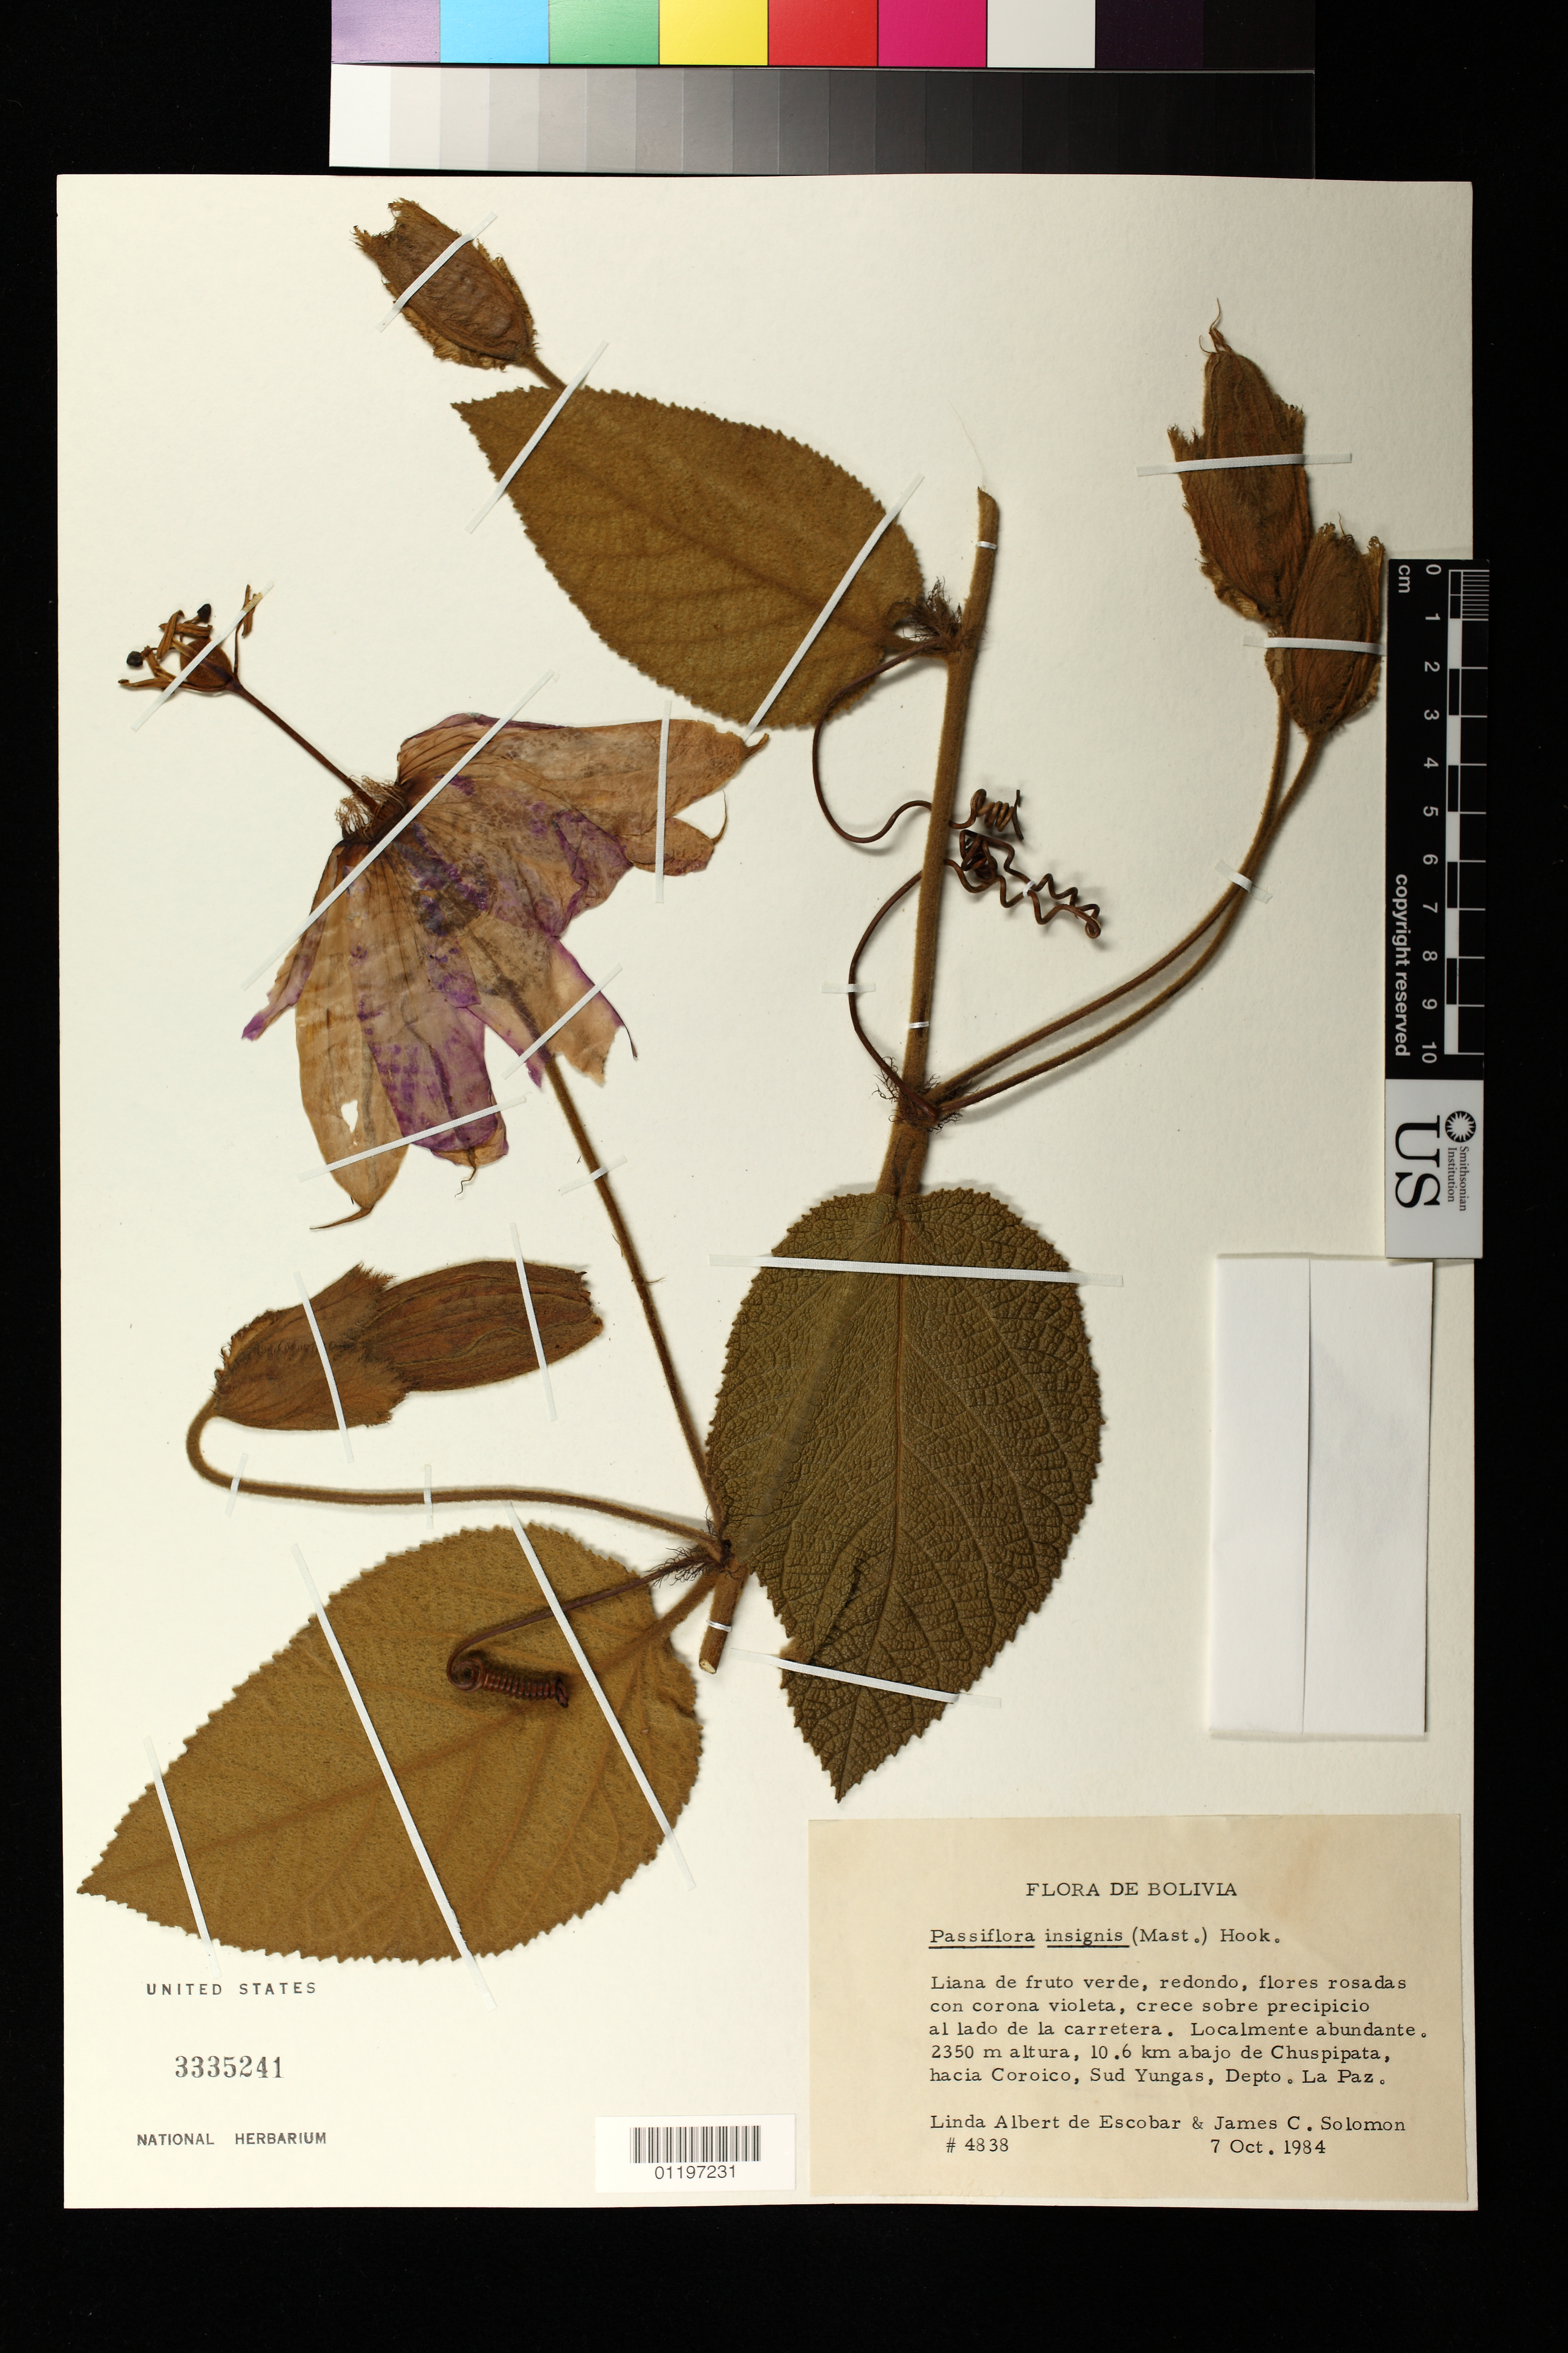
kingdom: Plantae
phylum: Tracheophyta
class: Magnoliopsida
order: Malpighiales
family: Passifloraceae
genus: Passiflora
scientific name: Passiflora insignis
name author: (Mast.) Hook. f.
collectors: L. K. de Escobar & J. C. Solomon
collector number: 4838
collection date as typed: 10 Jul 1984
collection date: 1984-07-10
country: Bolivia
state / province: La Paz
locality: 10.6 km abajo de Chuspipata, hacia Coroico, Sud Yungas, Depto. La Paz.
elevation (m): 2350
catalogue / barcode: US 335241